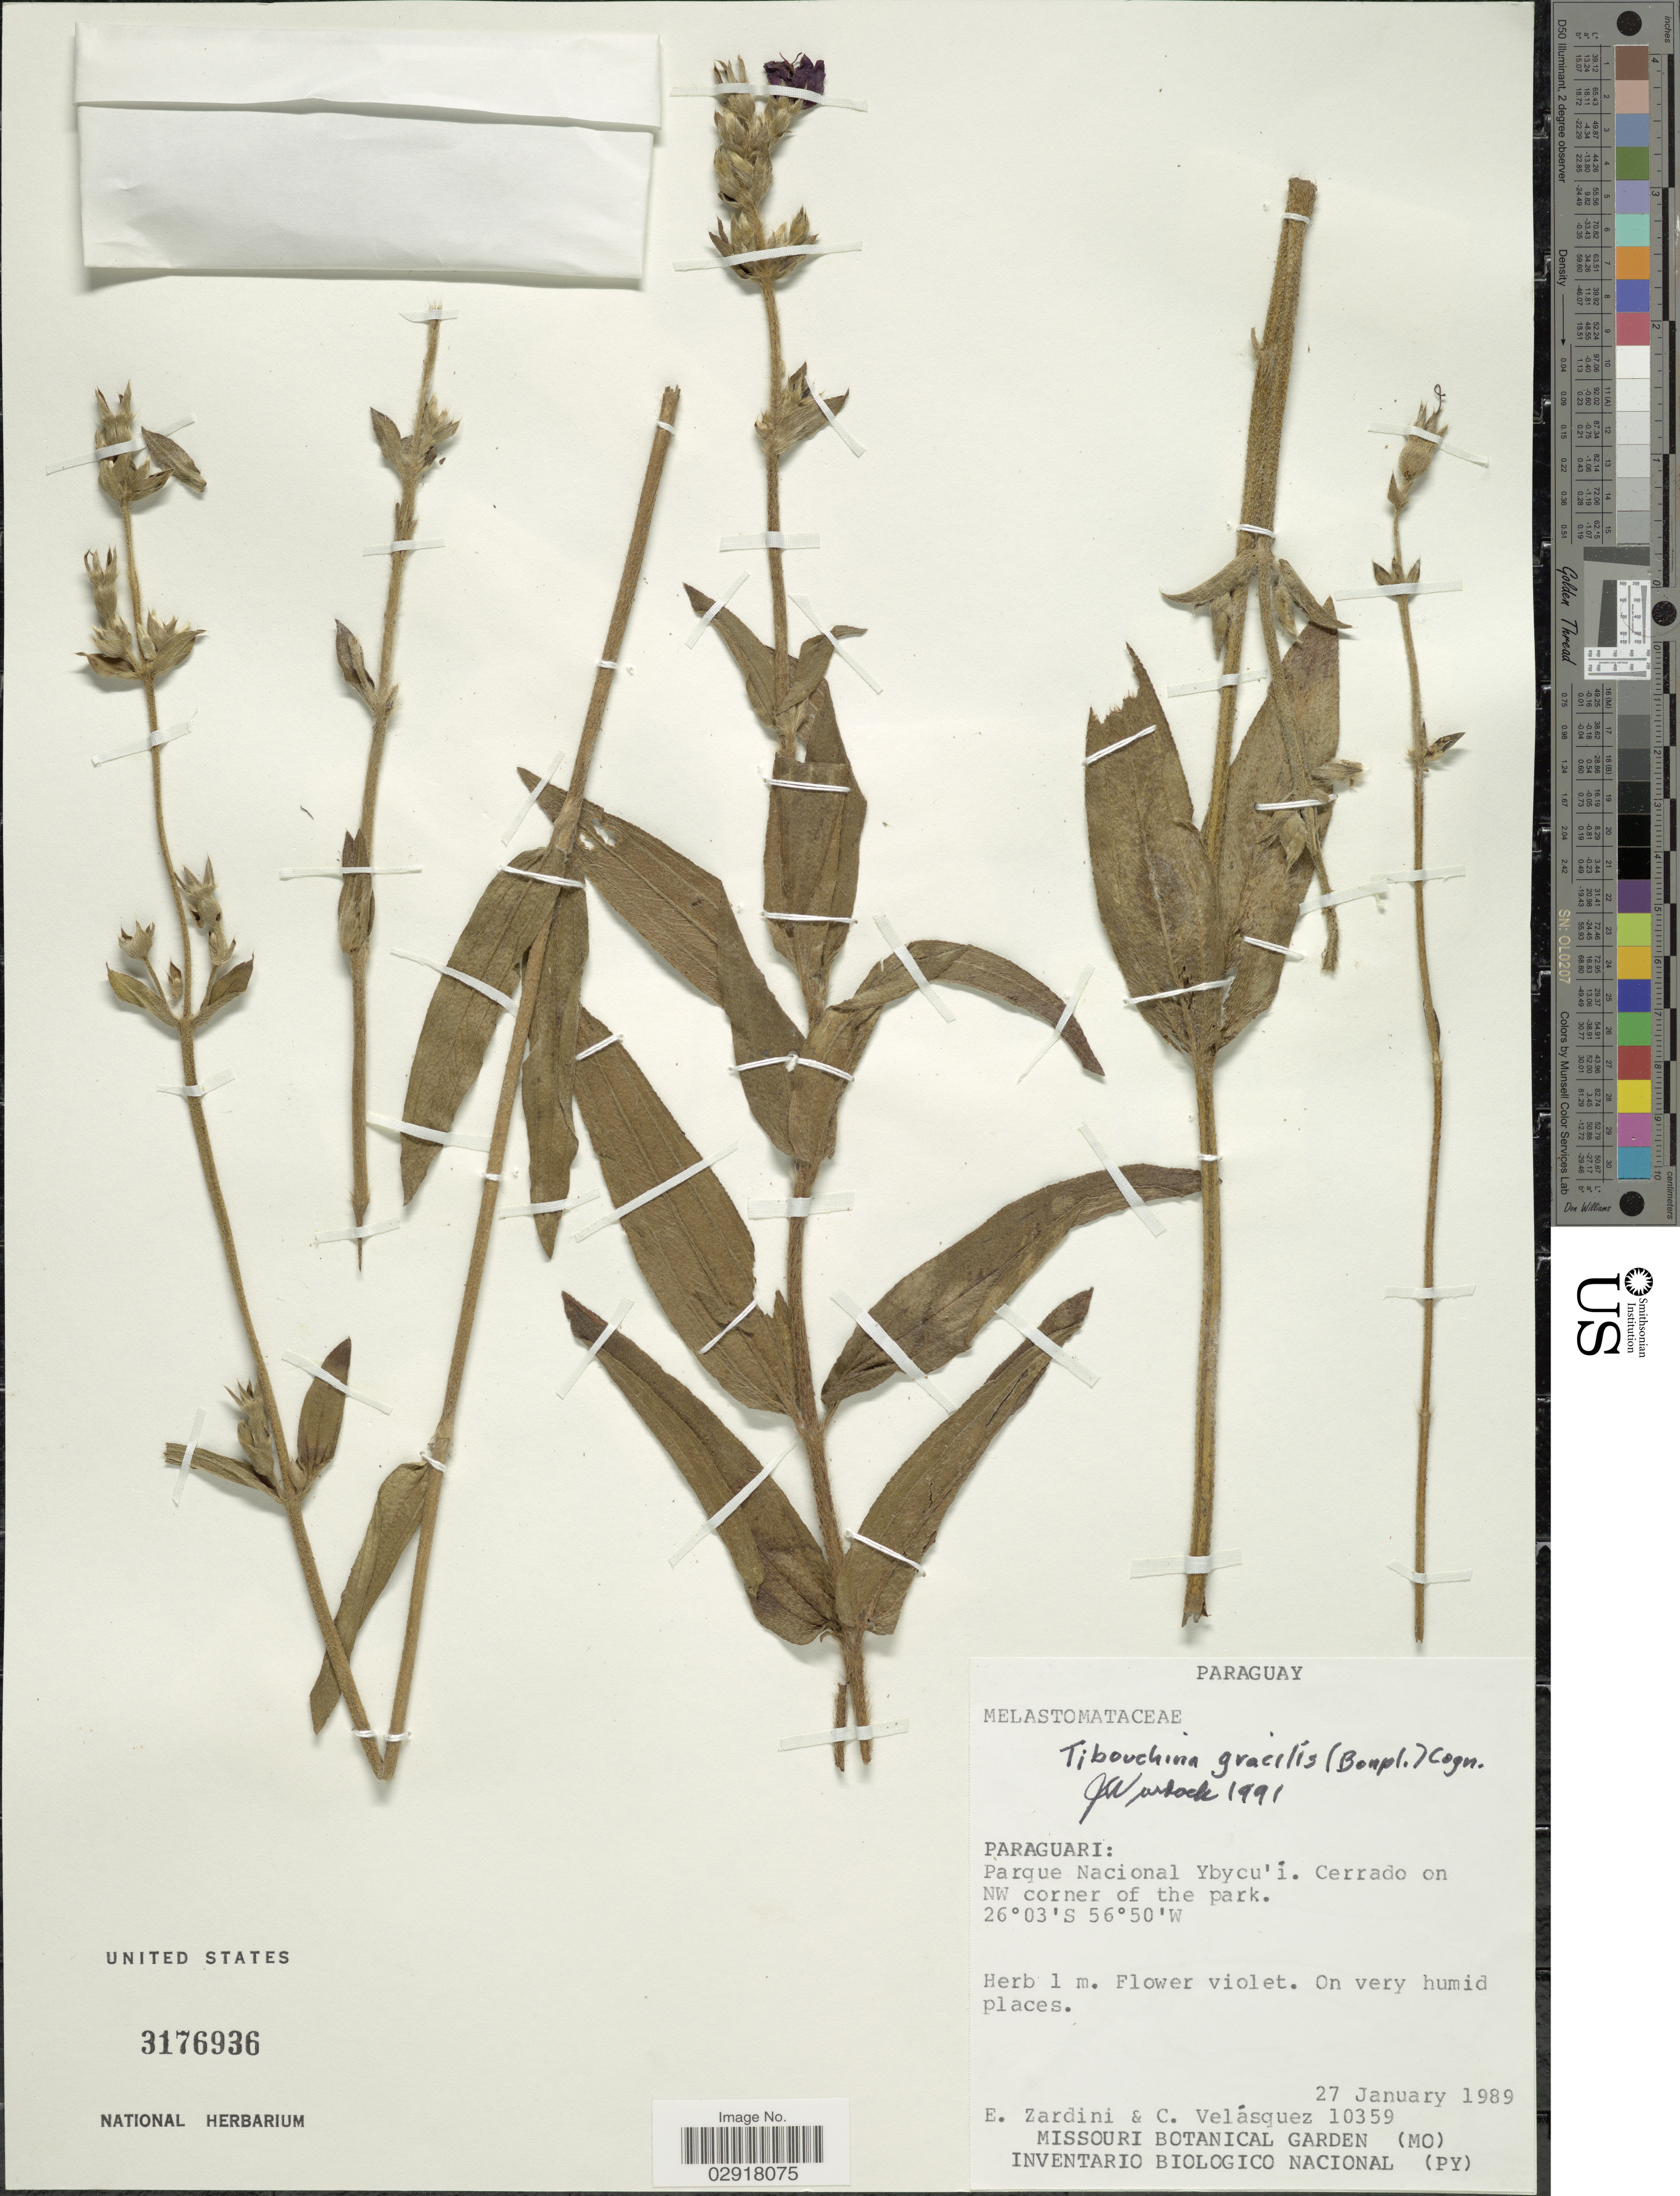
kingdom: Plantae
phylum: Tracheophyta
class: Magnoliopsida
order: Myrtales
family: Melastomataceae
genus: Chaetogastra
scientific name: Chaetogastra gracilis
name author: (Bonpl.) DC.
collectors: E. Zardini & C. Velásquez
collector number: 10359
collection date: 1989-01-27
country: Paraguay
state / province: Paraguari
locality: Parque Nacional Ybucu'i. Cerrado on NW corner of the park.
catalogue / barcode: US 3176936